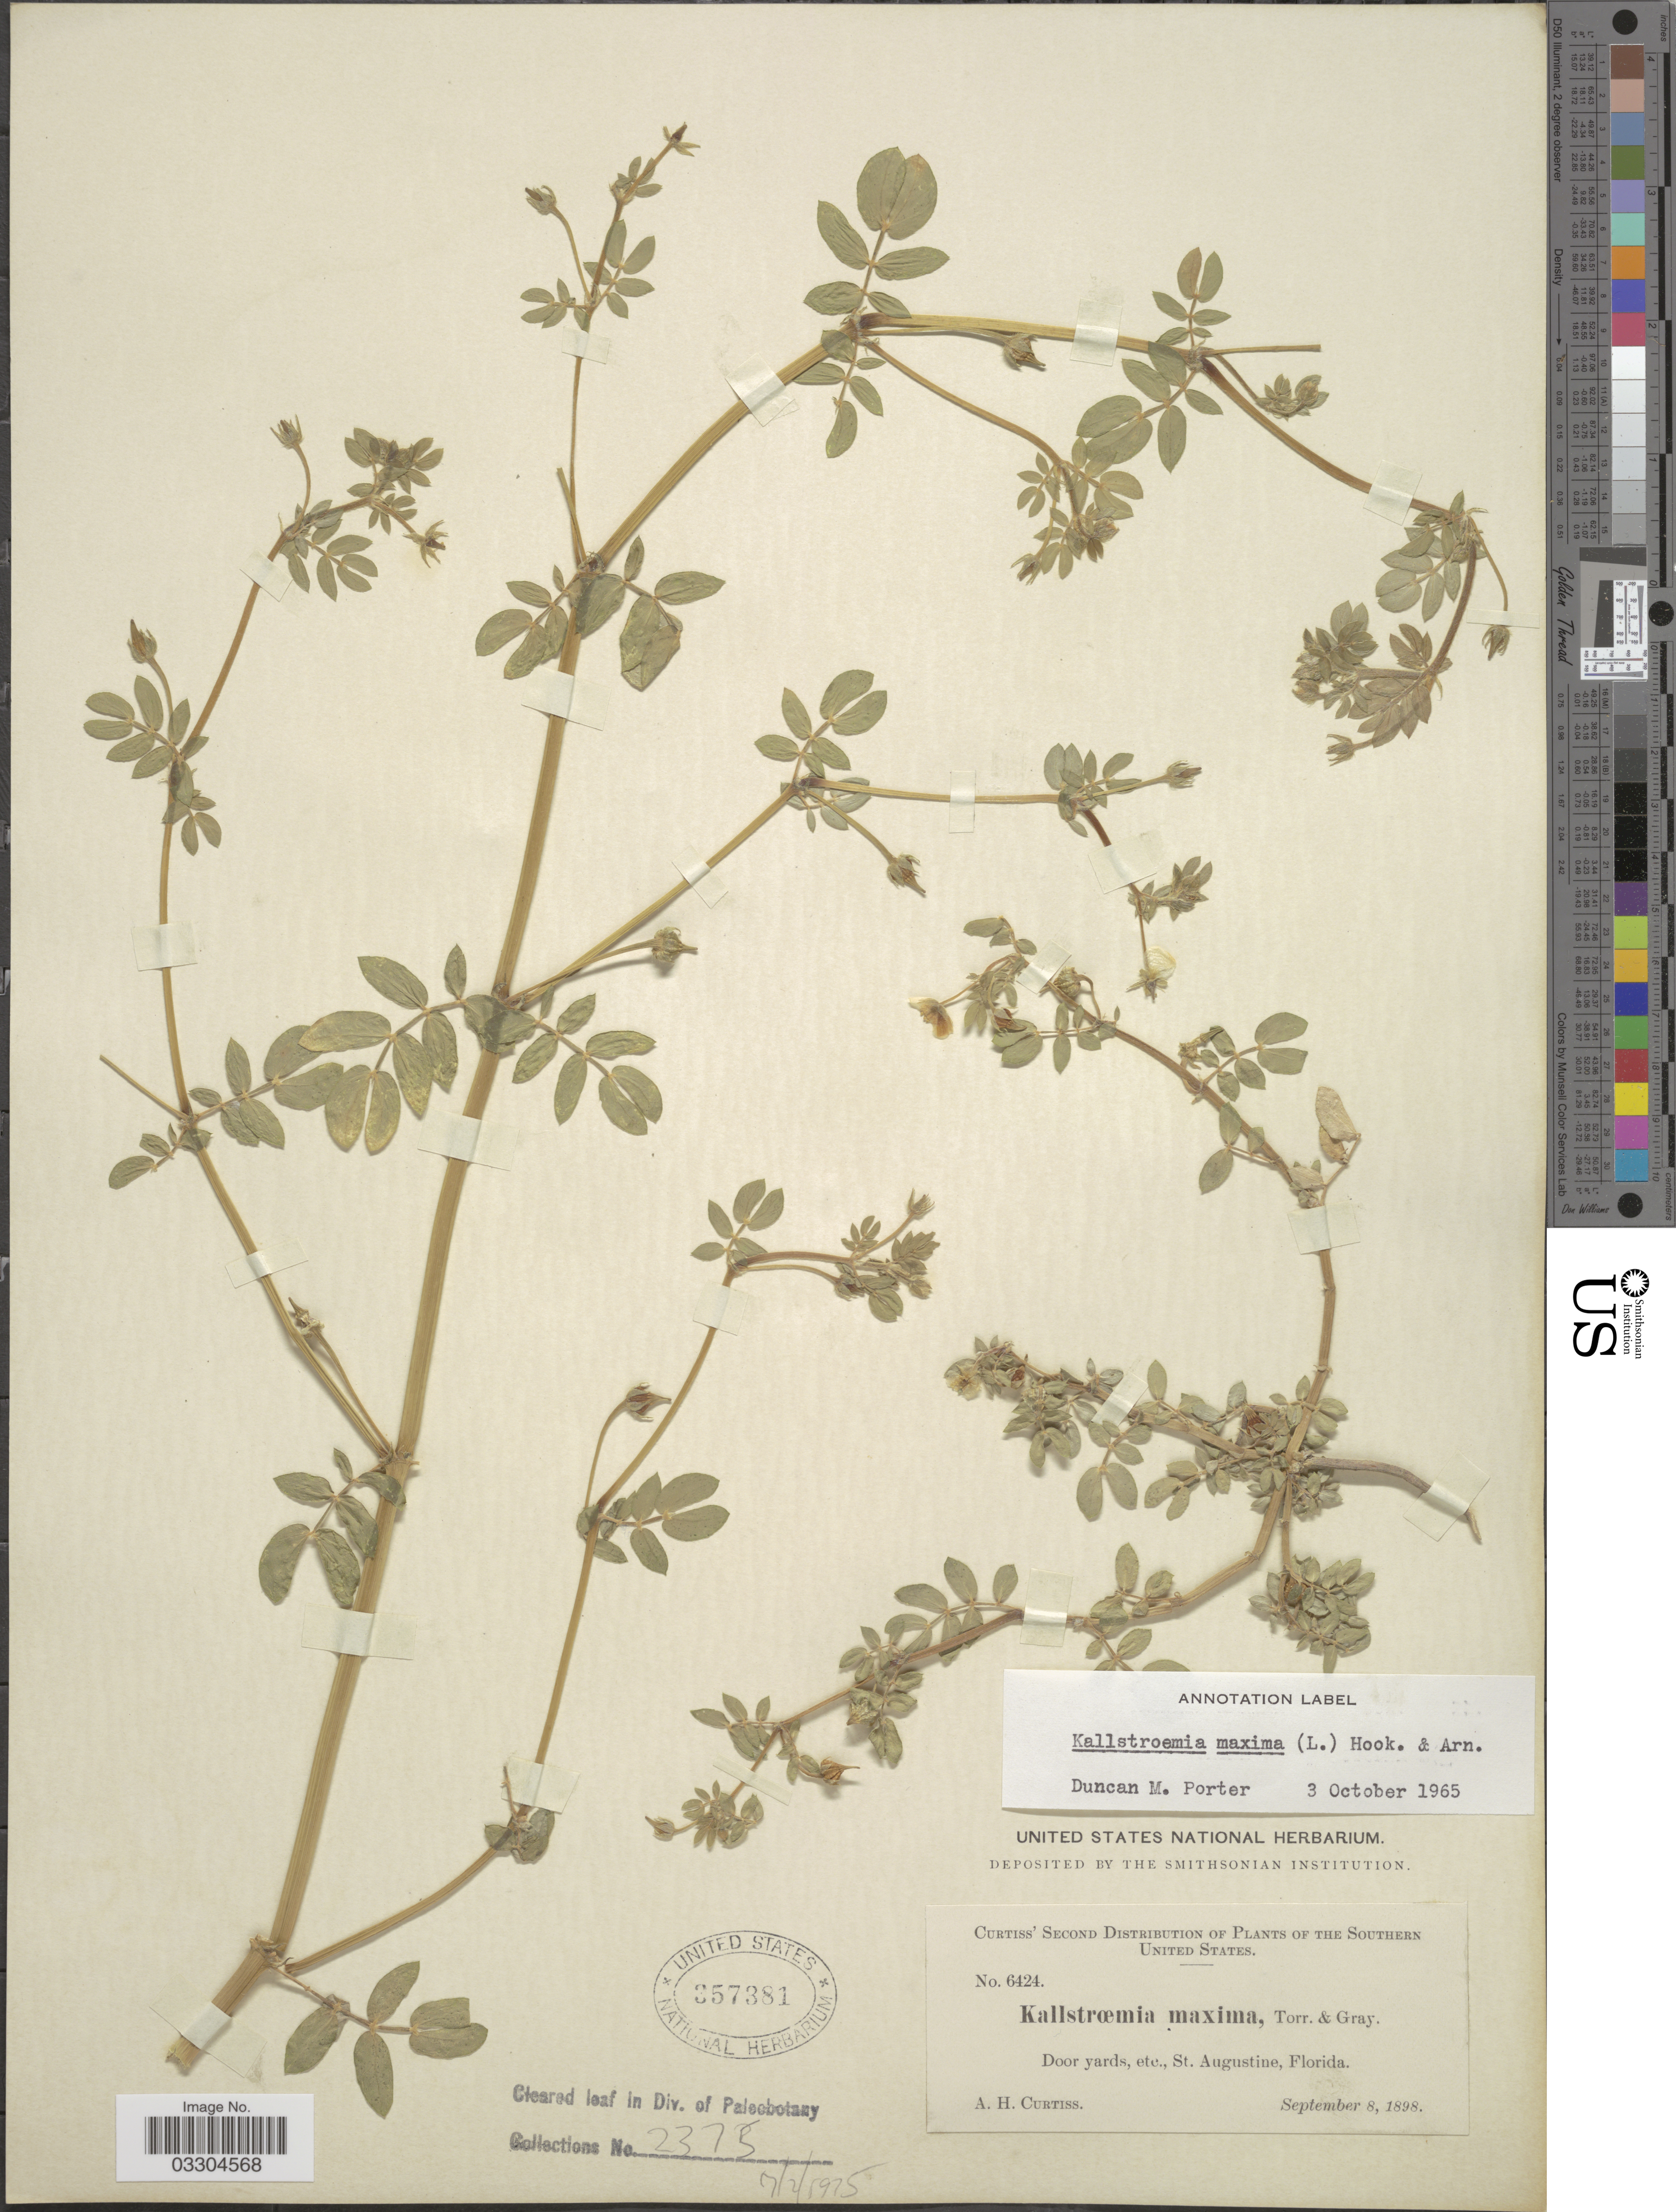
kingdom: Plantae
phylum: Tracheophyta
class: Magnoliopsida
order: Zygophyllales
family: Zygophyllaceae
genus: Kallstroemia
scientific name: Kallstroemia maxima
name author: (L.) Hook. & Arn.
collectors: A. H. Curtiss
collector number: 6424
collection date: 1898-09-08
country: United States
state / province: Florida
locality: Southern United States. Door yards, etc. St. Augustine.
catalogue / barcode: US 357381